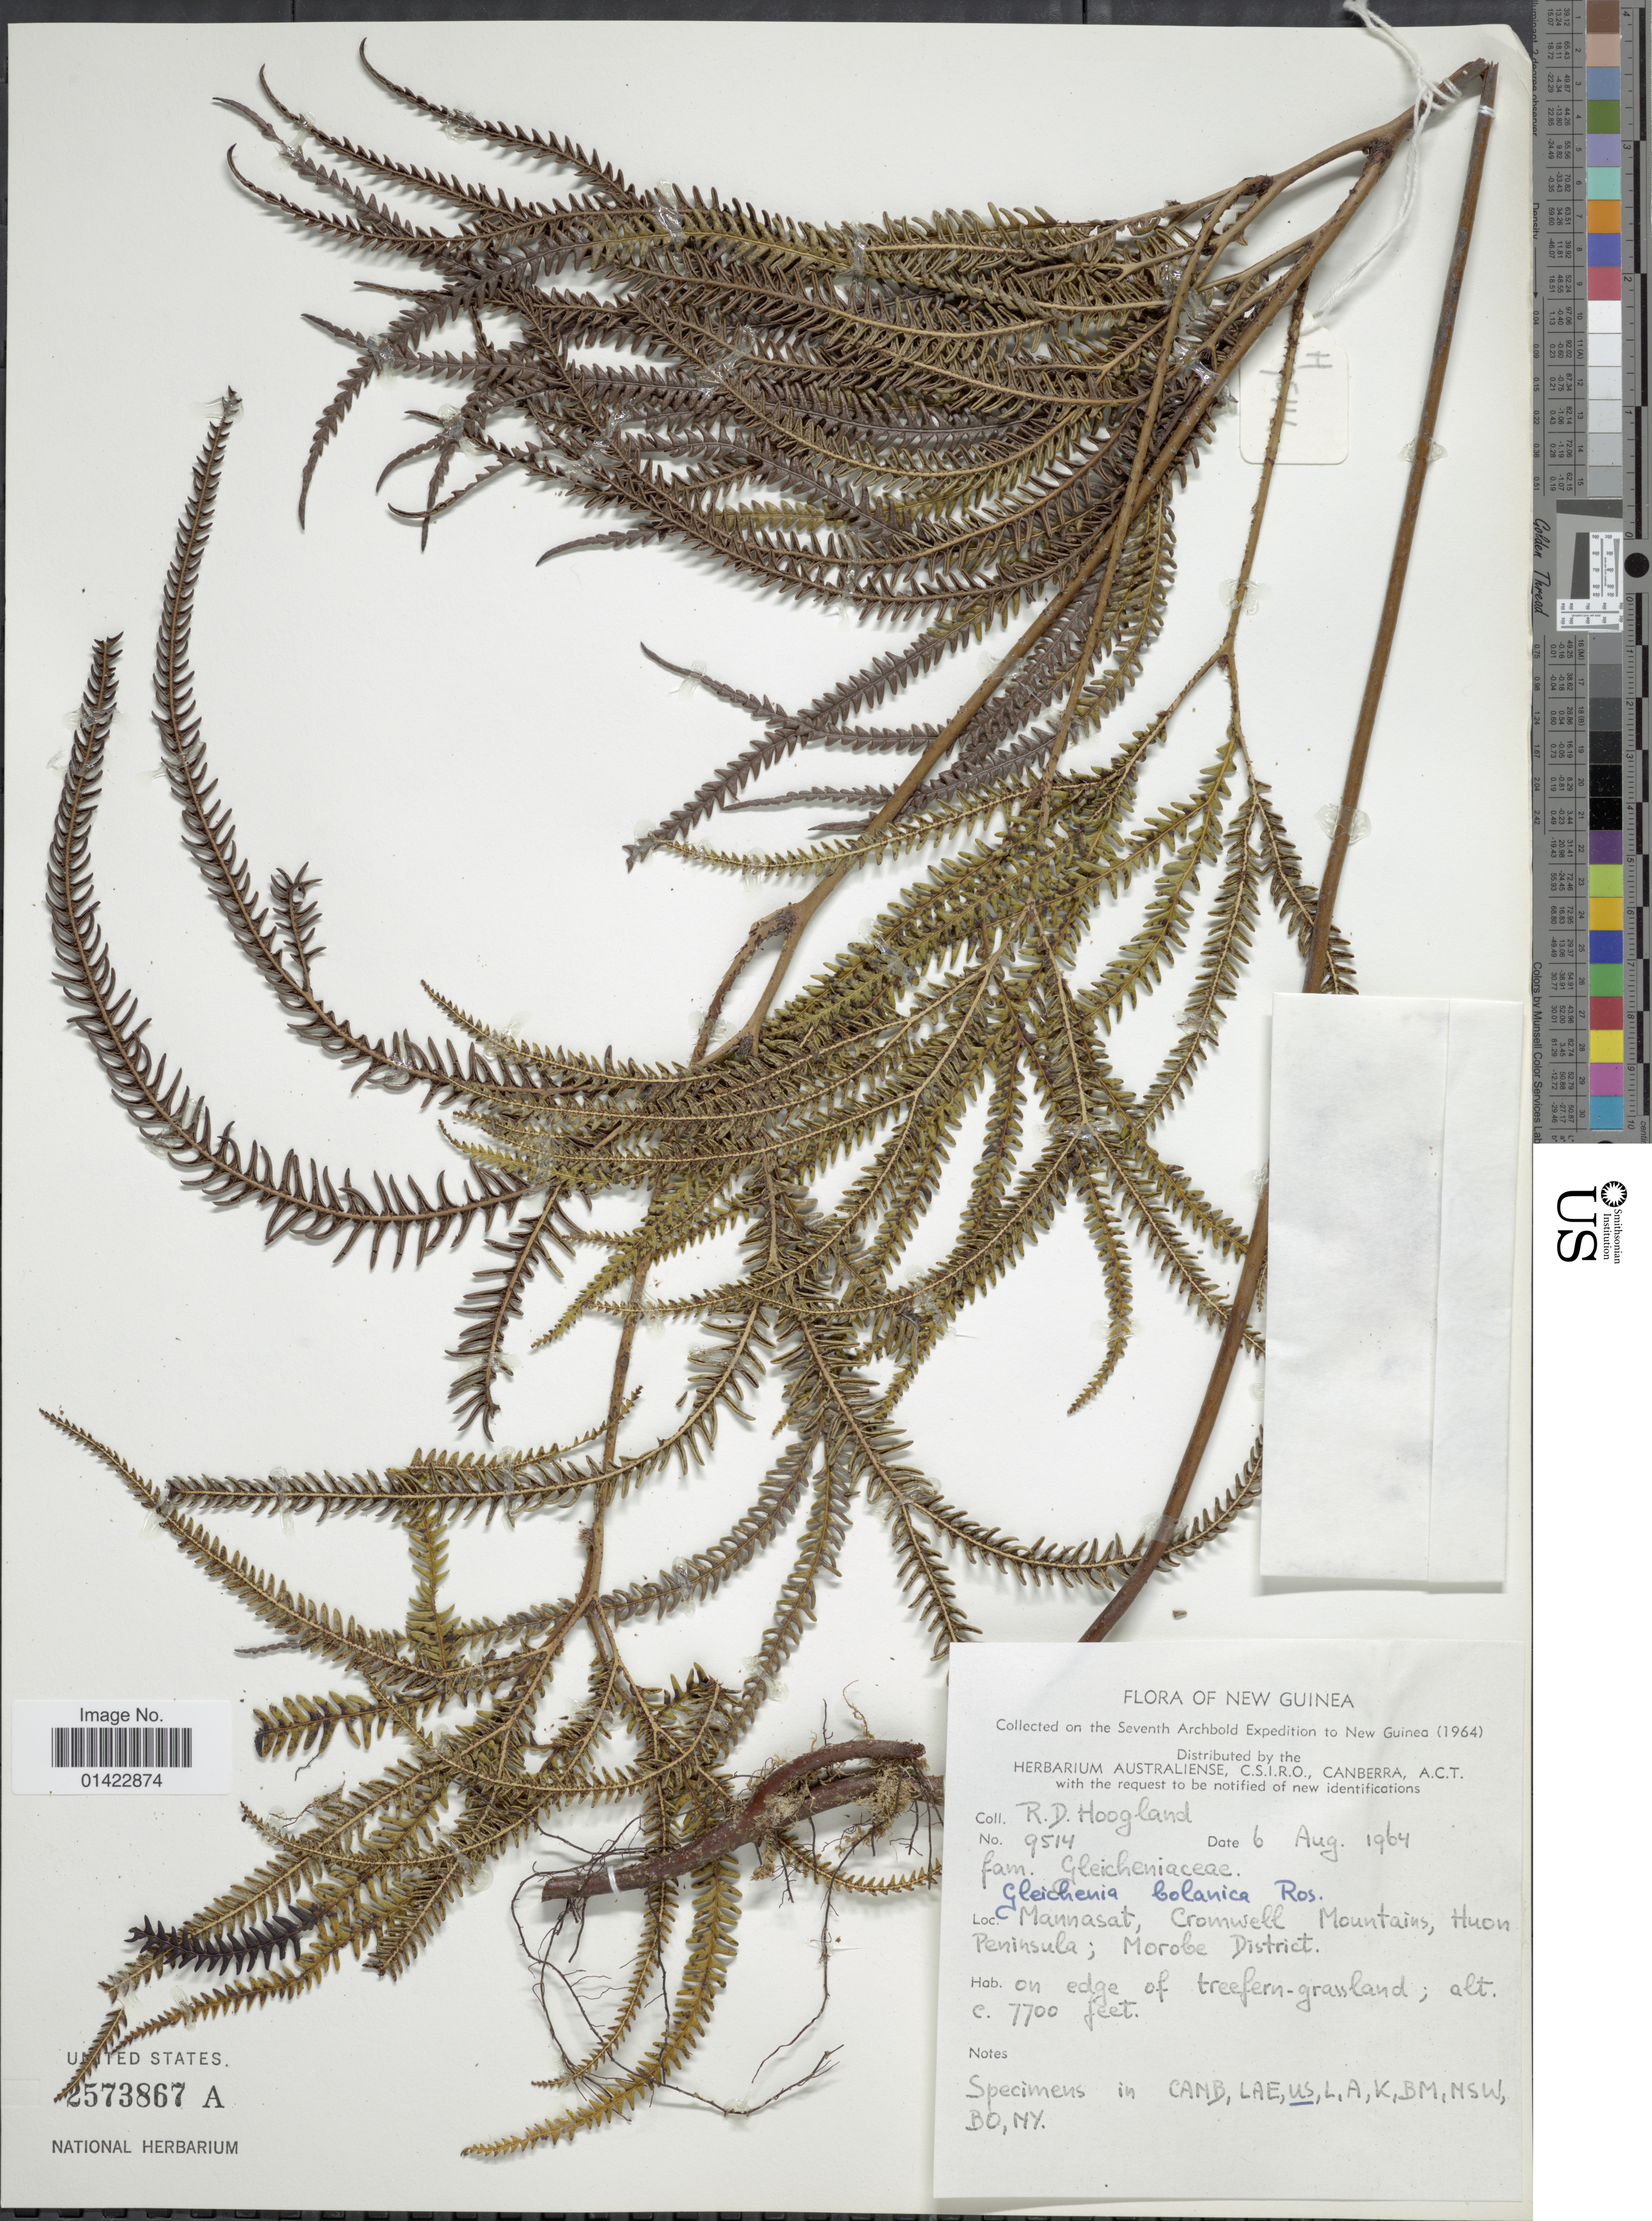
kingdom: Plantae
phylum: Tracheophyta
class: Polypodiopsida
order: Gleicheniales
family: Gleicheniaceae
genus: Sticherus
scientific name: Sticherus bolanicus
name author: (Rosenst.) Copel.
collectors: R. D. Hoogland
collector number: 9514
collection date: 1964-08-06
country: Papua New Guinea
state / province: Morobe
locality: New Guinea, Mannasat, Cromwell Mountains,Huon Peninsula.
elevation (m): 2347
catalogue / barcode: US 2573867A